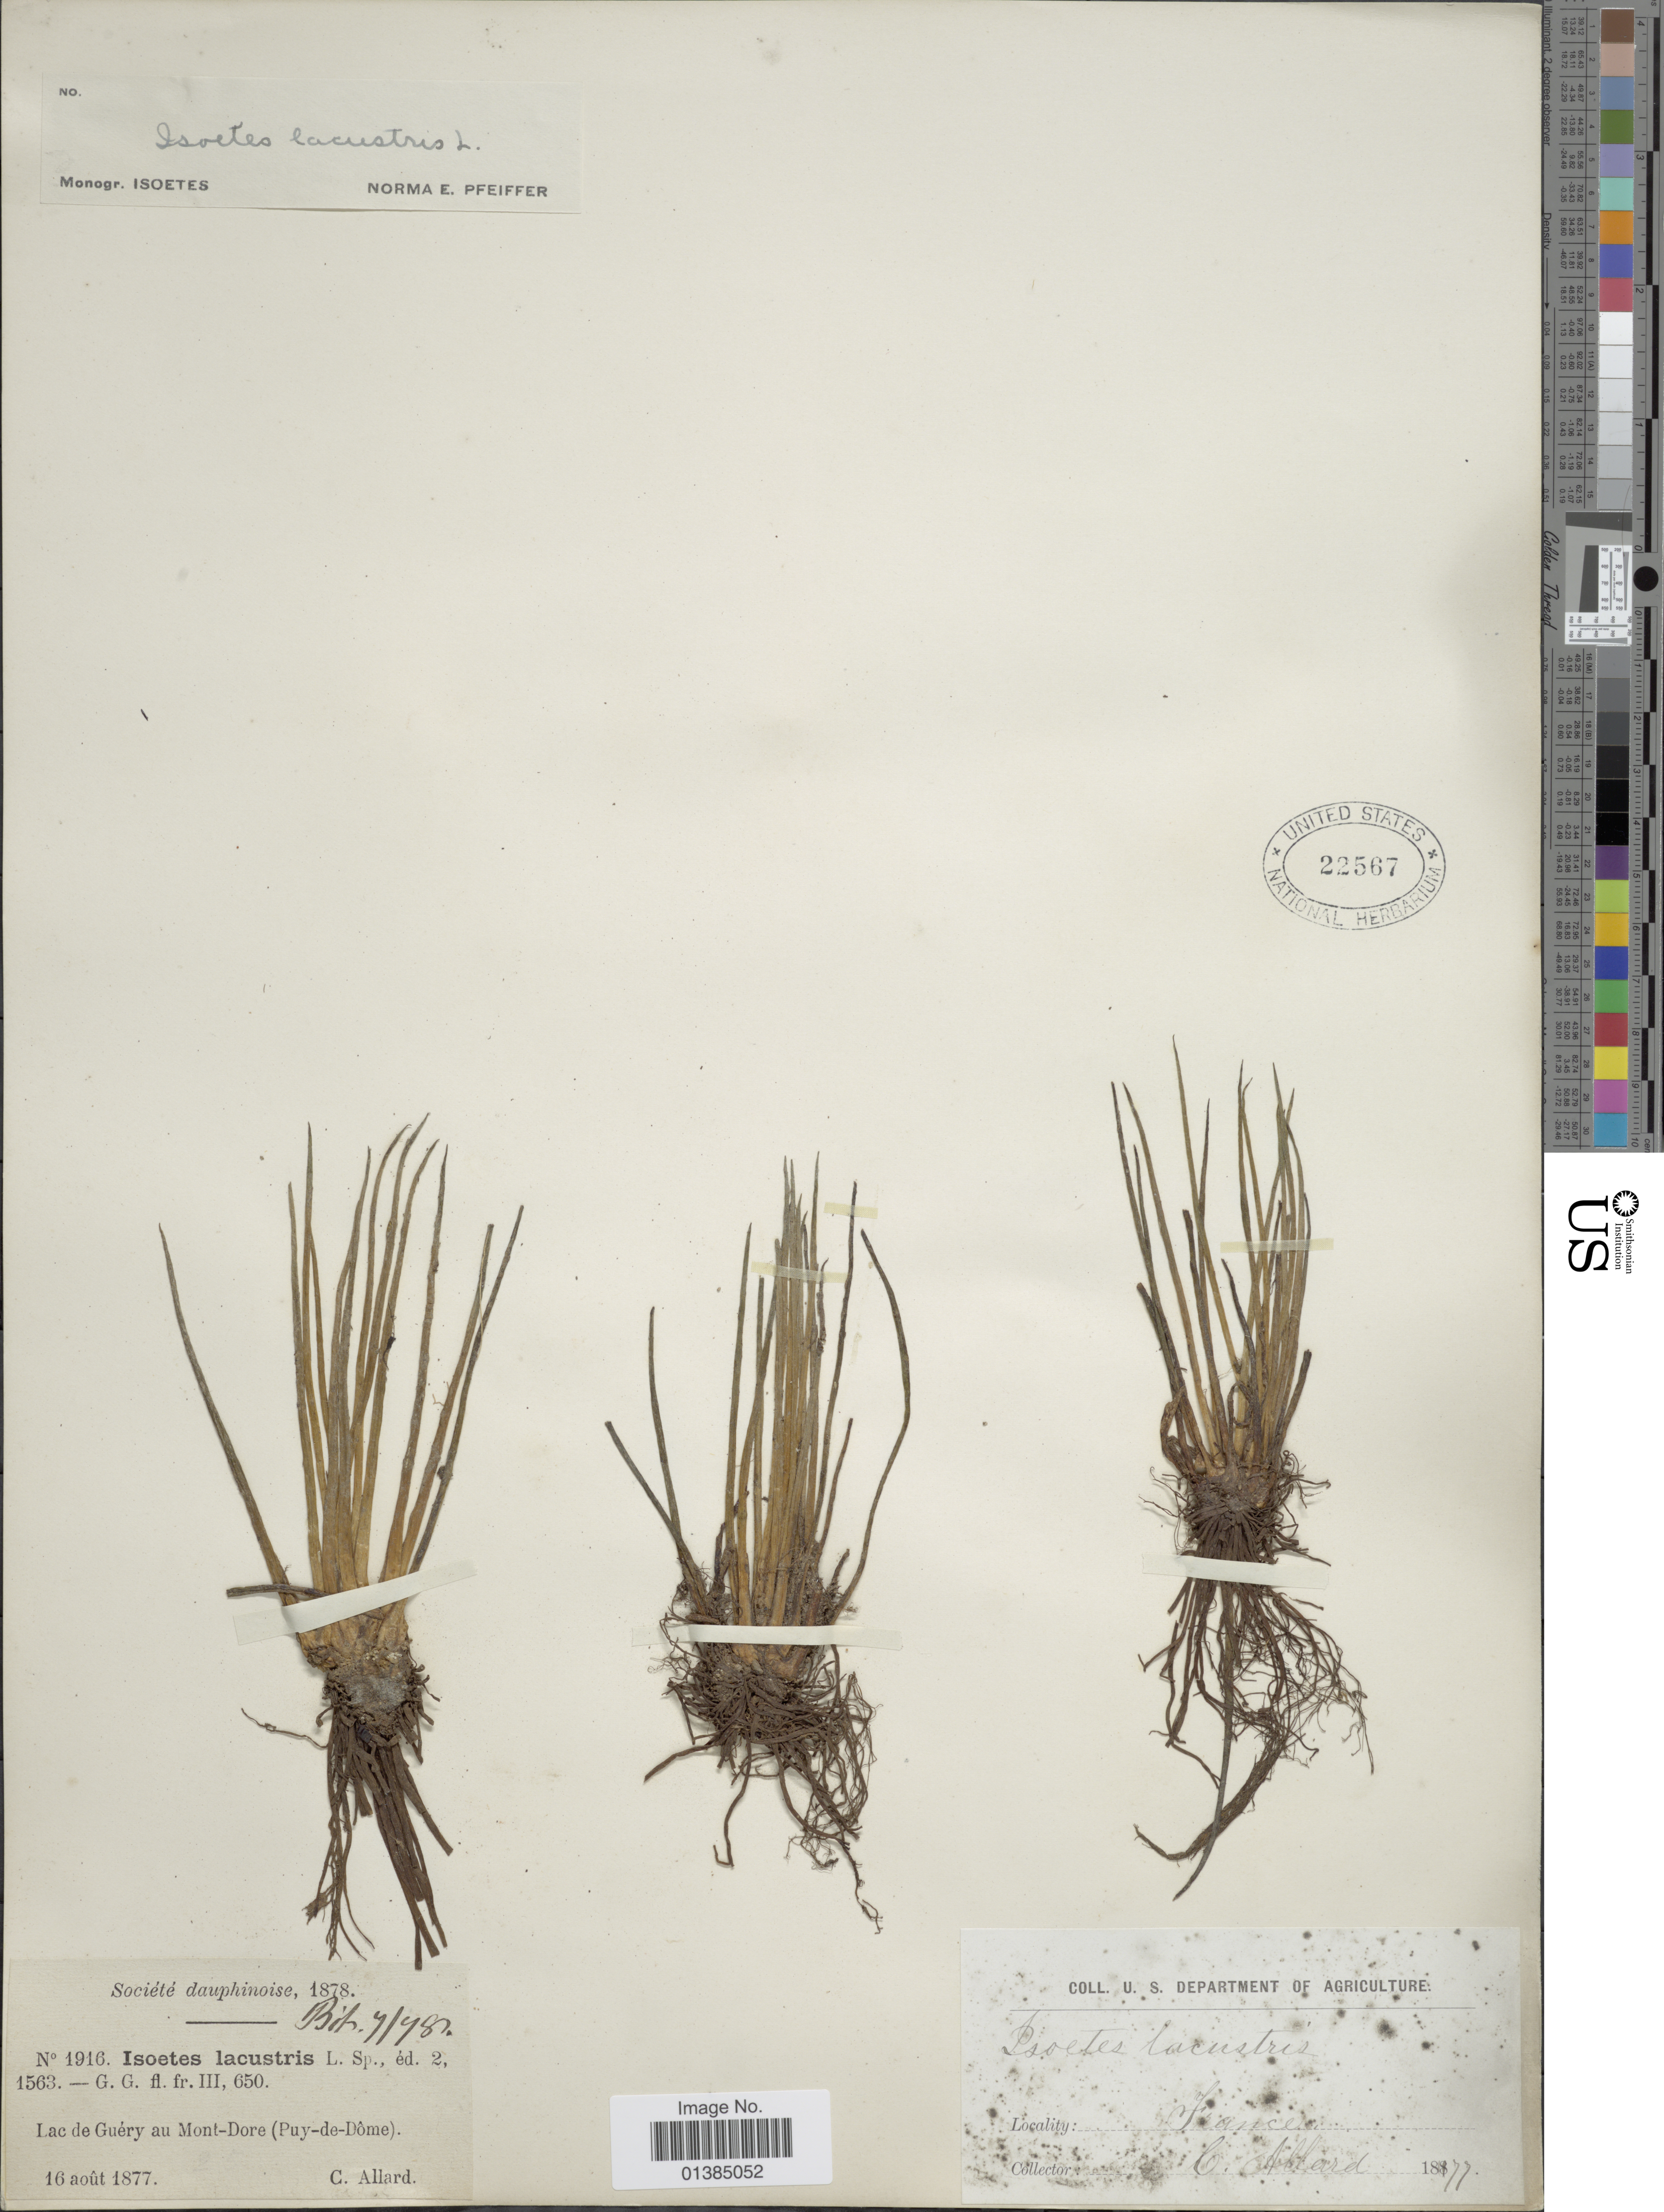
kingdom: Plantae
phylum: Tracheophyta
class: Lycopodiopsida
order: Isoetales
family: Isoetaceae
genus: Isoetes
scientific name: Isoetes lacustris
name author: L.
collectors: C. Allard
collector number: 1916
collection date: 1877-08-16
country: France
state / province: Auvergne-Rhône-Alpes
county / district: Puy-de-Dôme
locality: Lac de Guéry au Mont-Dore (Puy-de-Dôme).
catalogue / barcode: US 22567